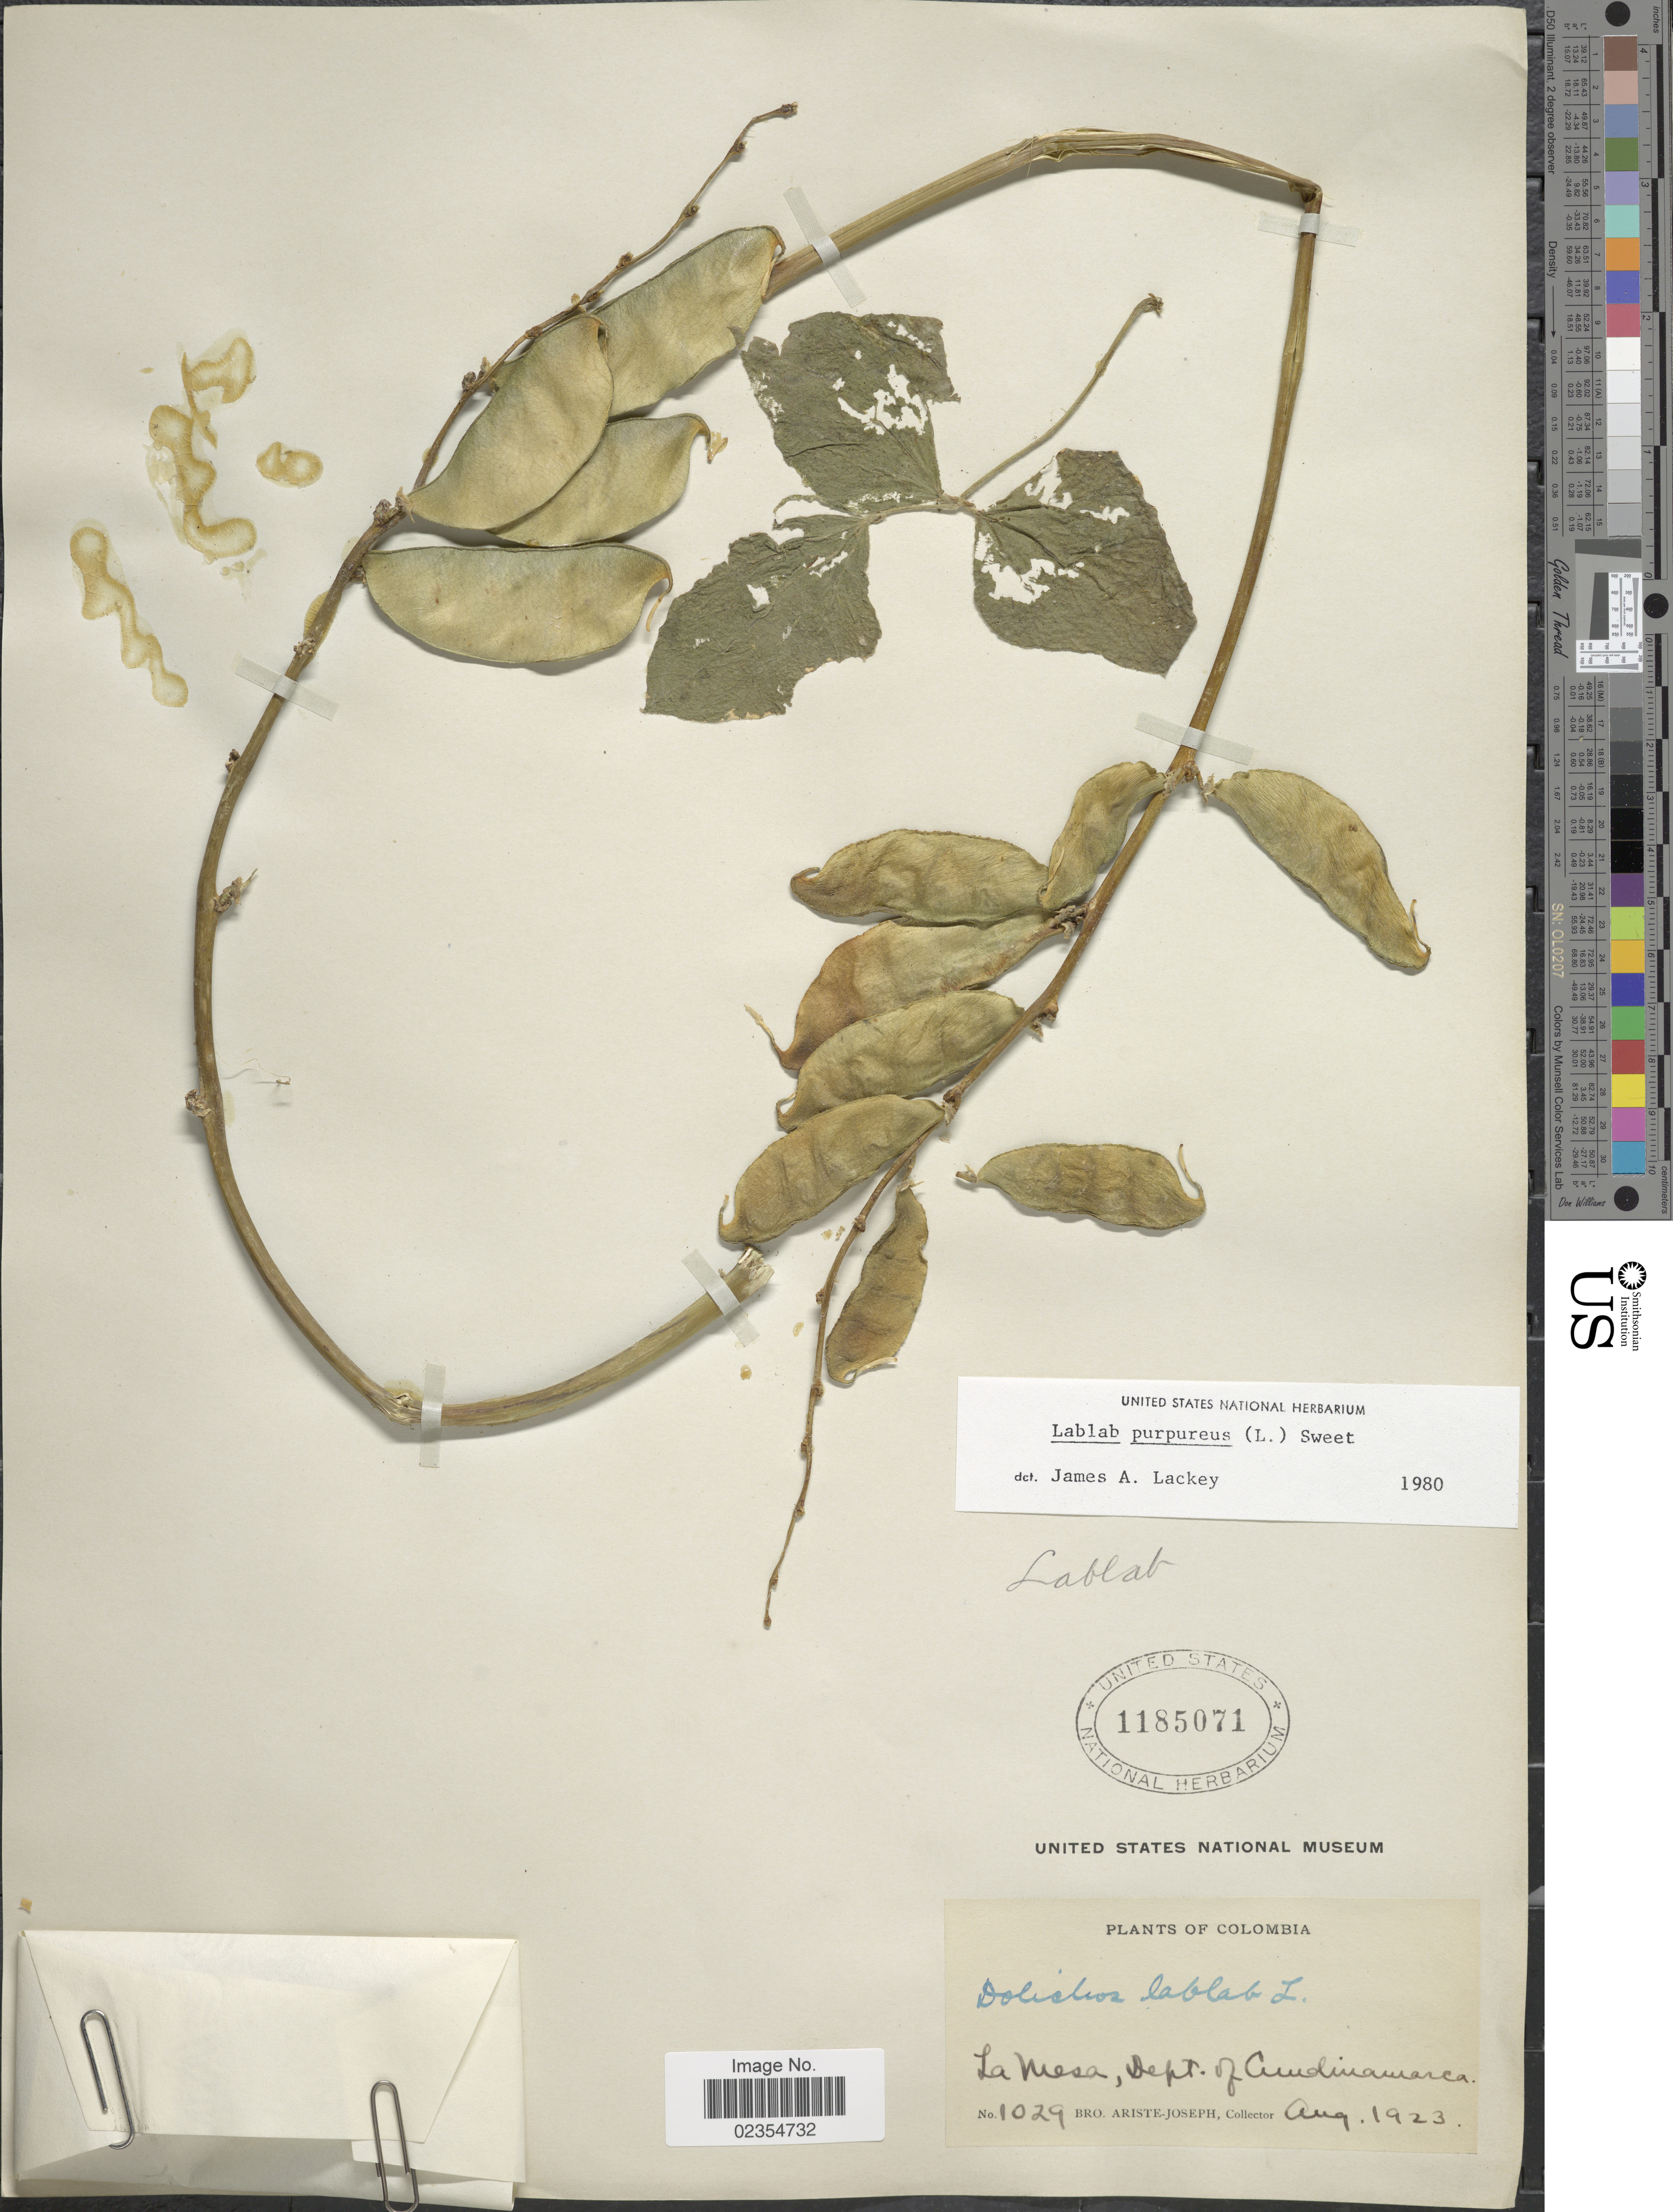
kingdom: Plantae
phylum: Tracheophyta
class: Magnoliopsida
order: Fabales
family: Fabaceae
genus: Lablab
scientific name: Lablab purpureus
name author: (L.) Sweet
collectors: Bro. Ariste-Joseph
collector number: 1029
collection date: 1923-08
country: Colombia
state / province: Cundinamarca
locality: La Mesa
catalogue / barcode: US 1185071